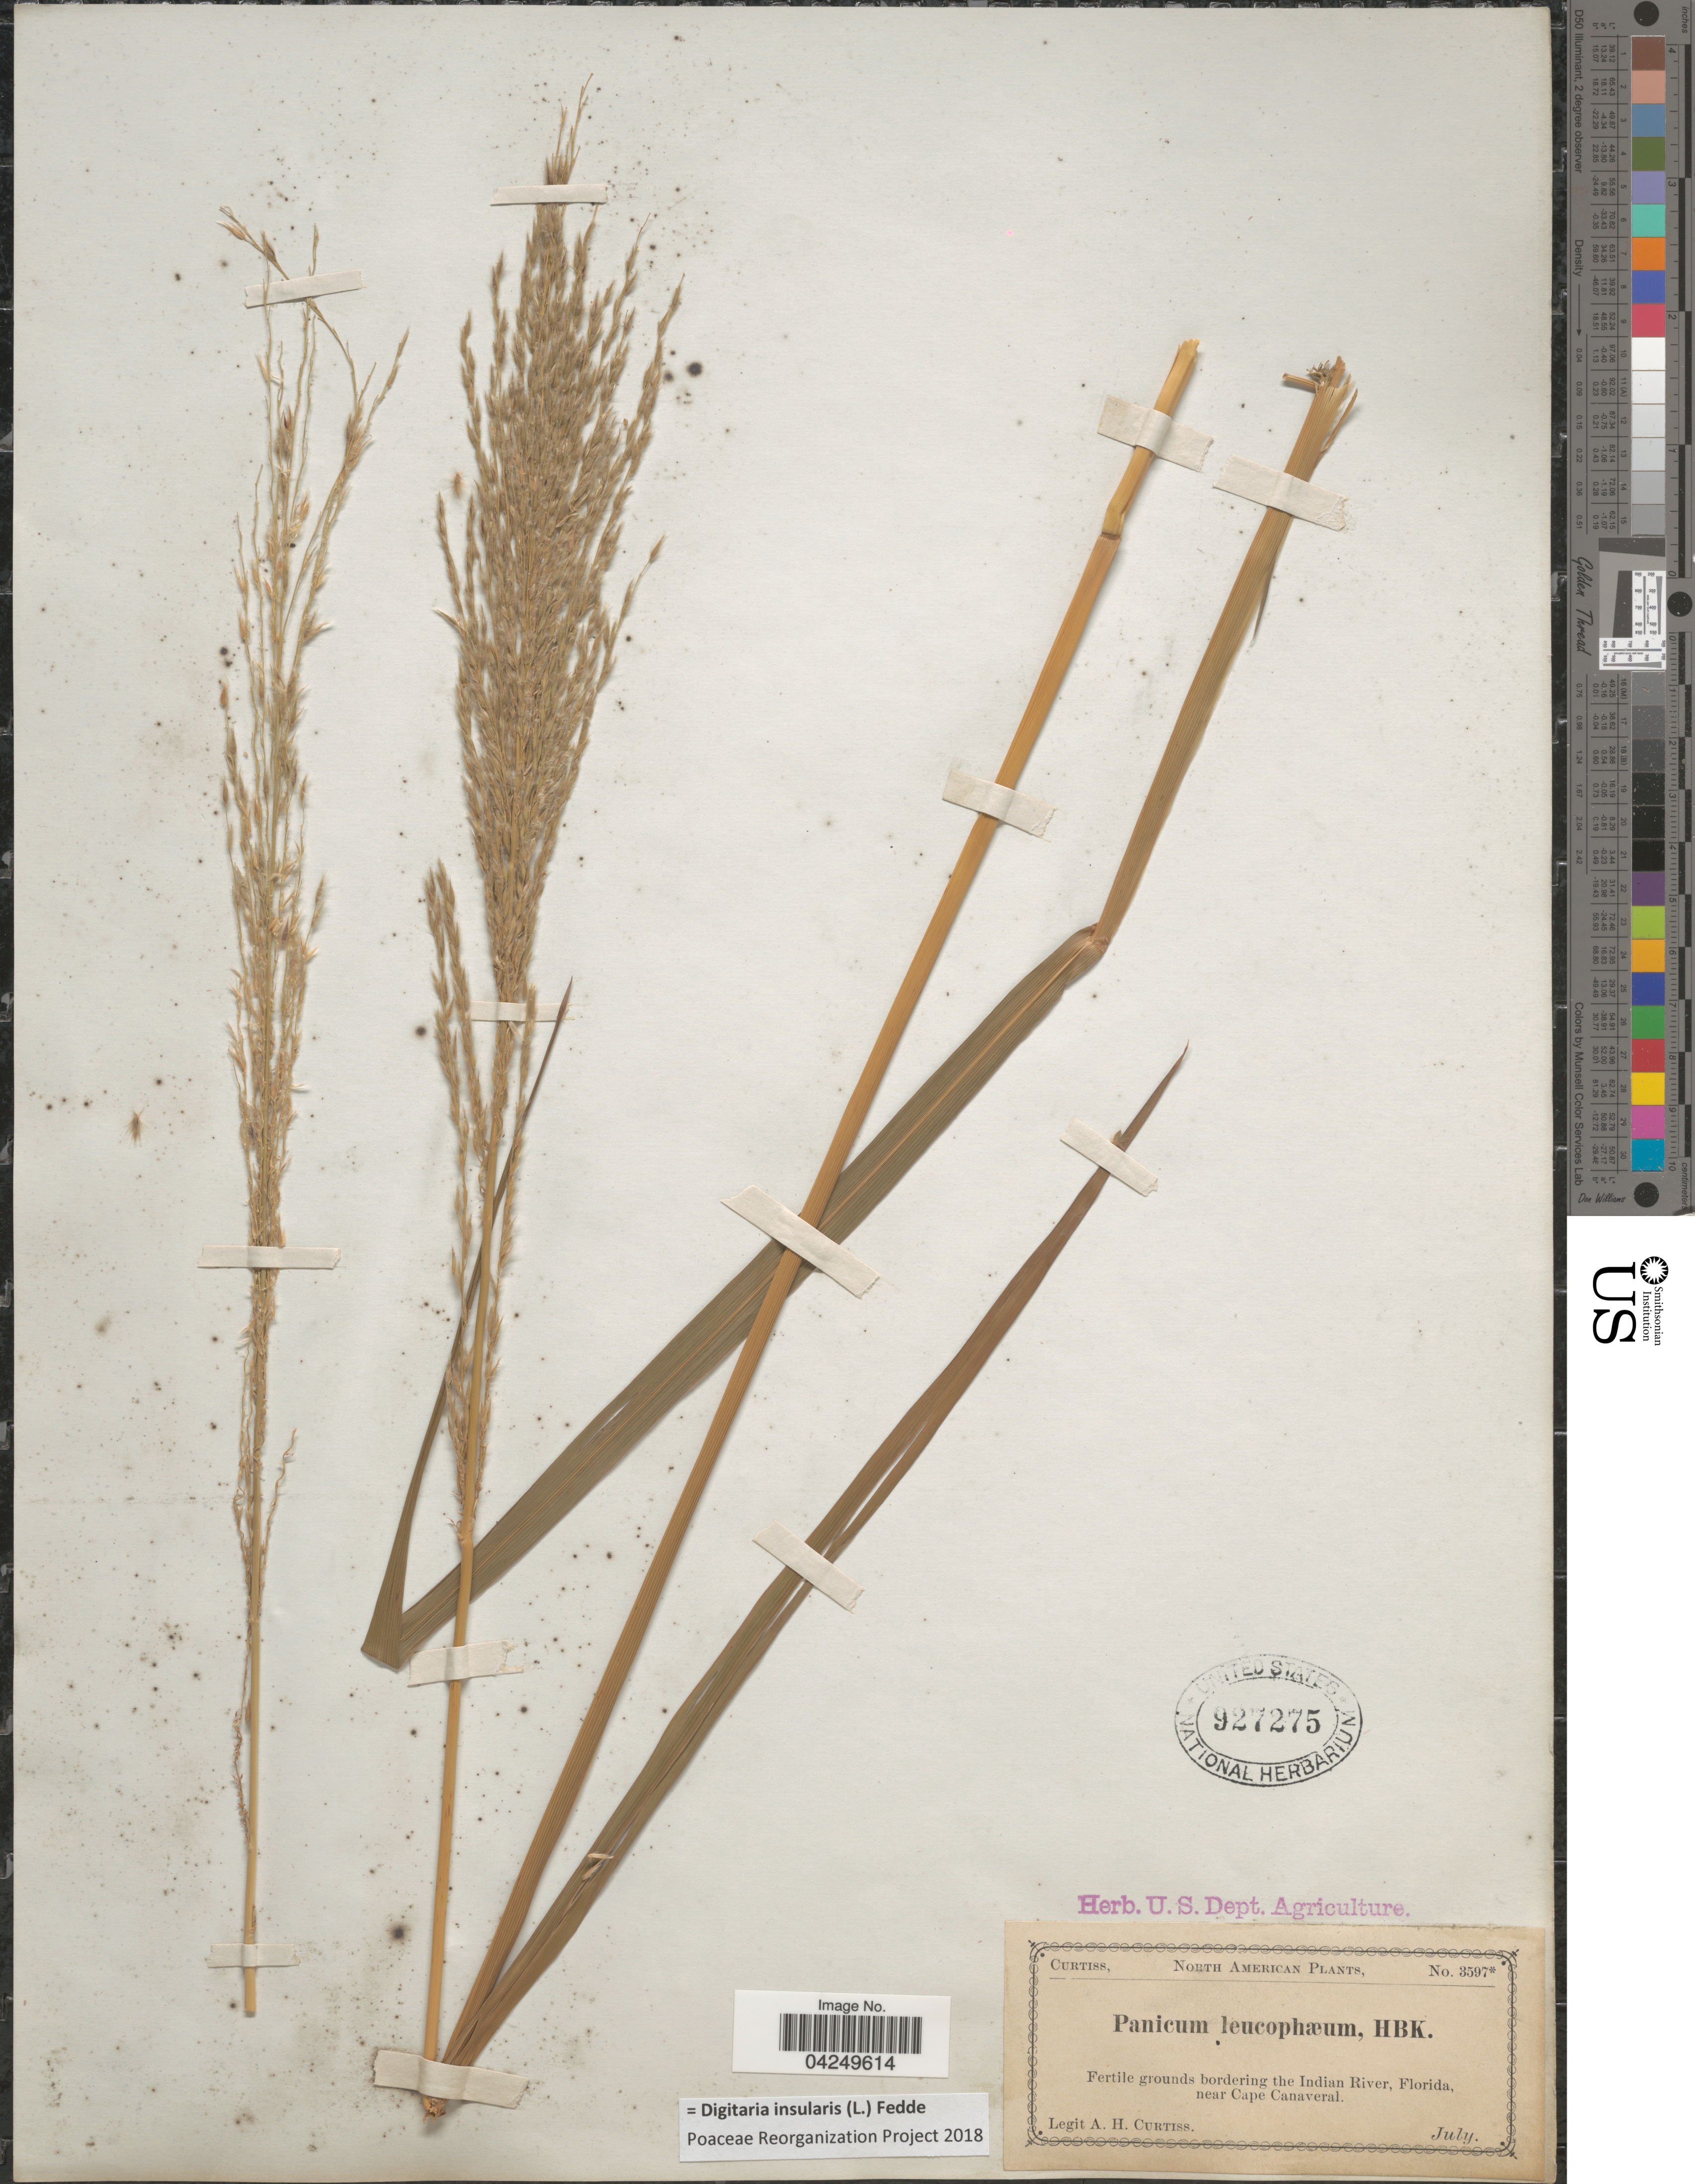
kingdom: Plantae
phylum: Tracheophyta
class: Liliopsida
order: Poales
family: Poaceae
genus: Digitaria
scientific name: Digitaria insularis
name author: (L.) Fedde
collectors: A. H. Curtiss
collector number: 3597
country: United States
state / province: Florida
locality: Fertile grounds bordering the Indian River, near Cape Canaveral.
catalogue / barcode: US 927275